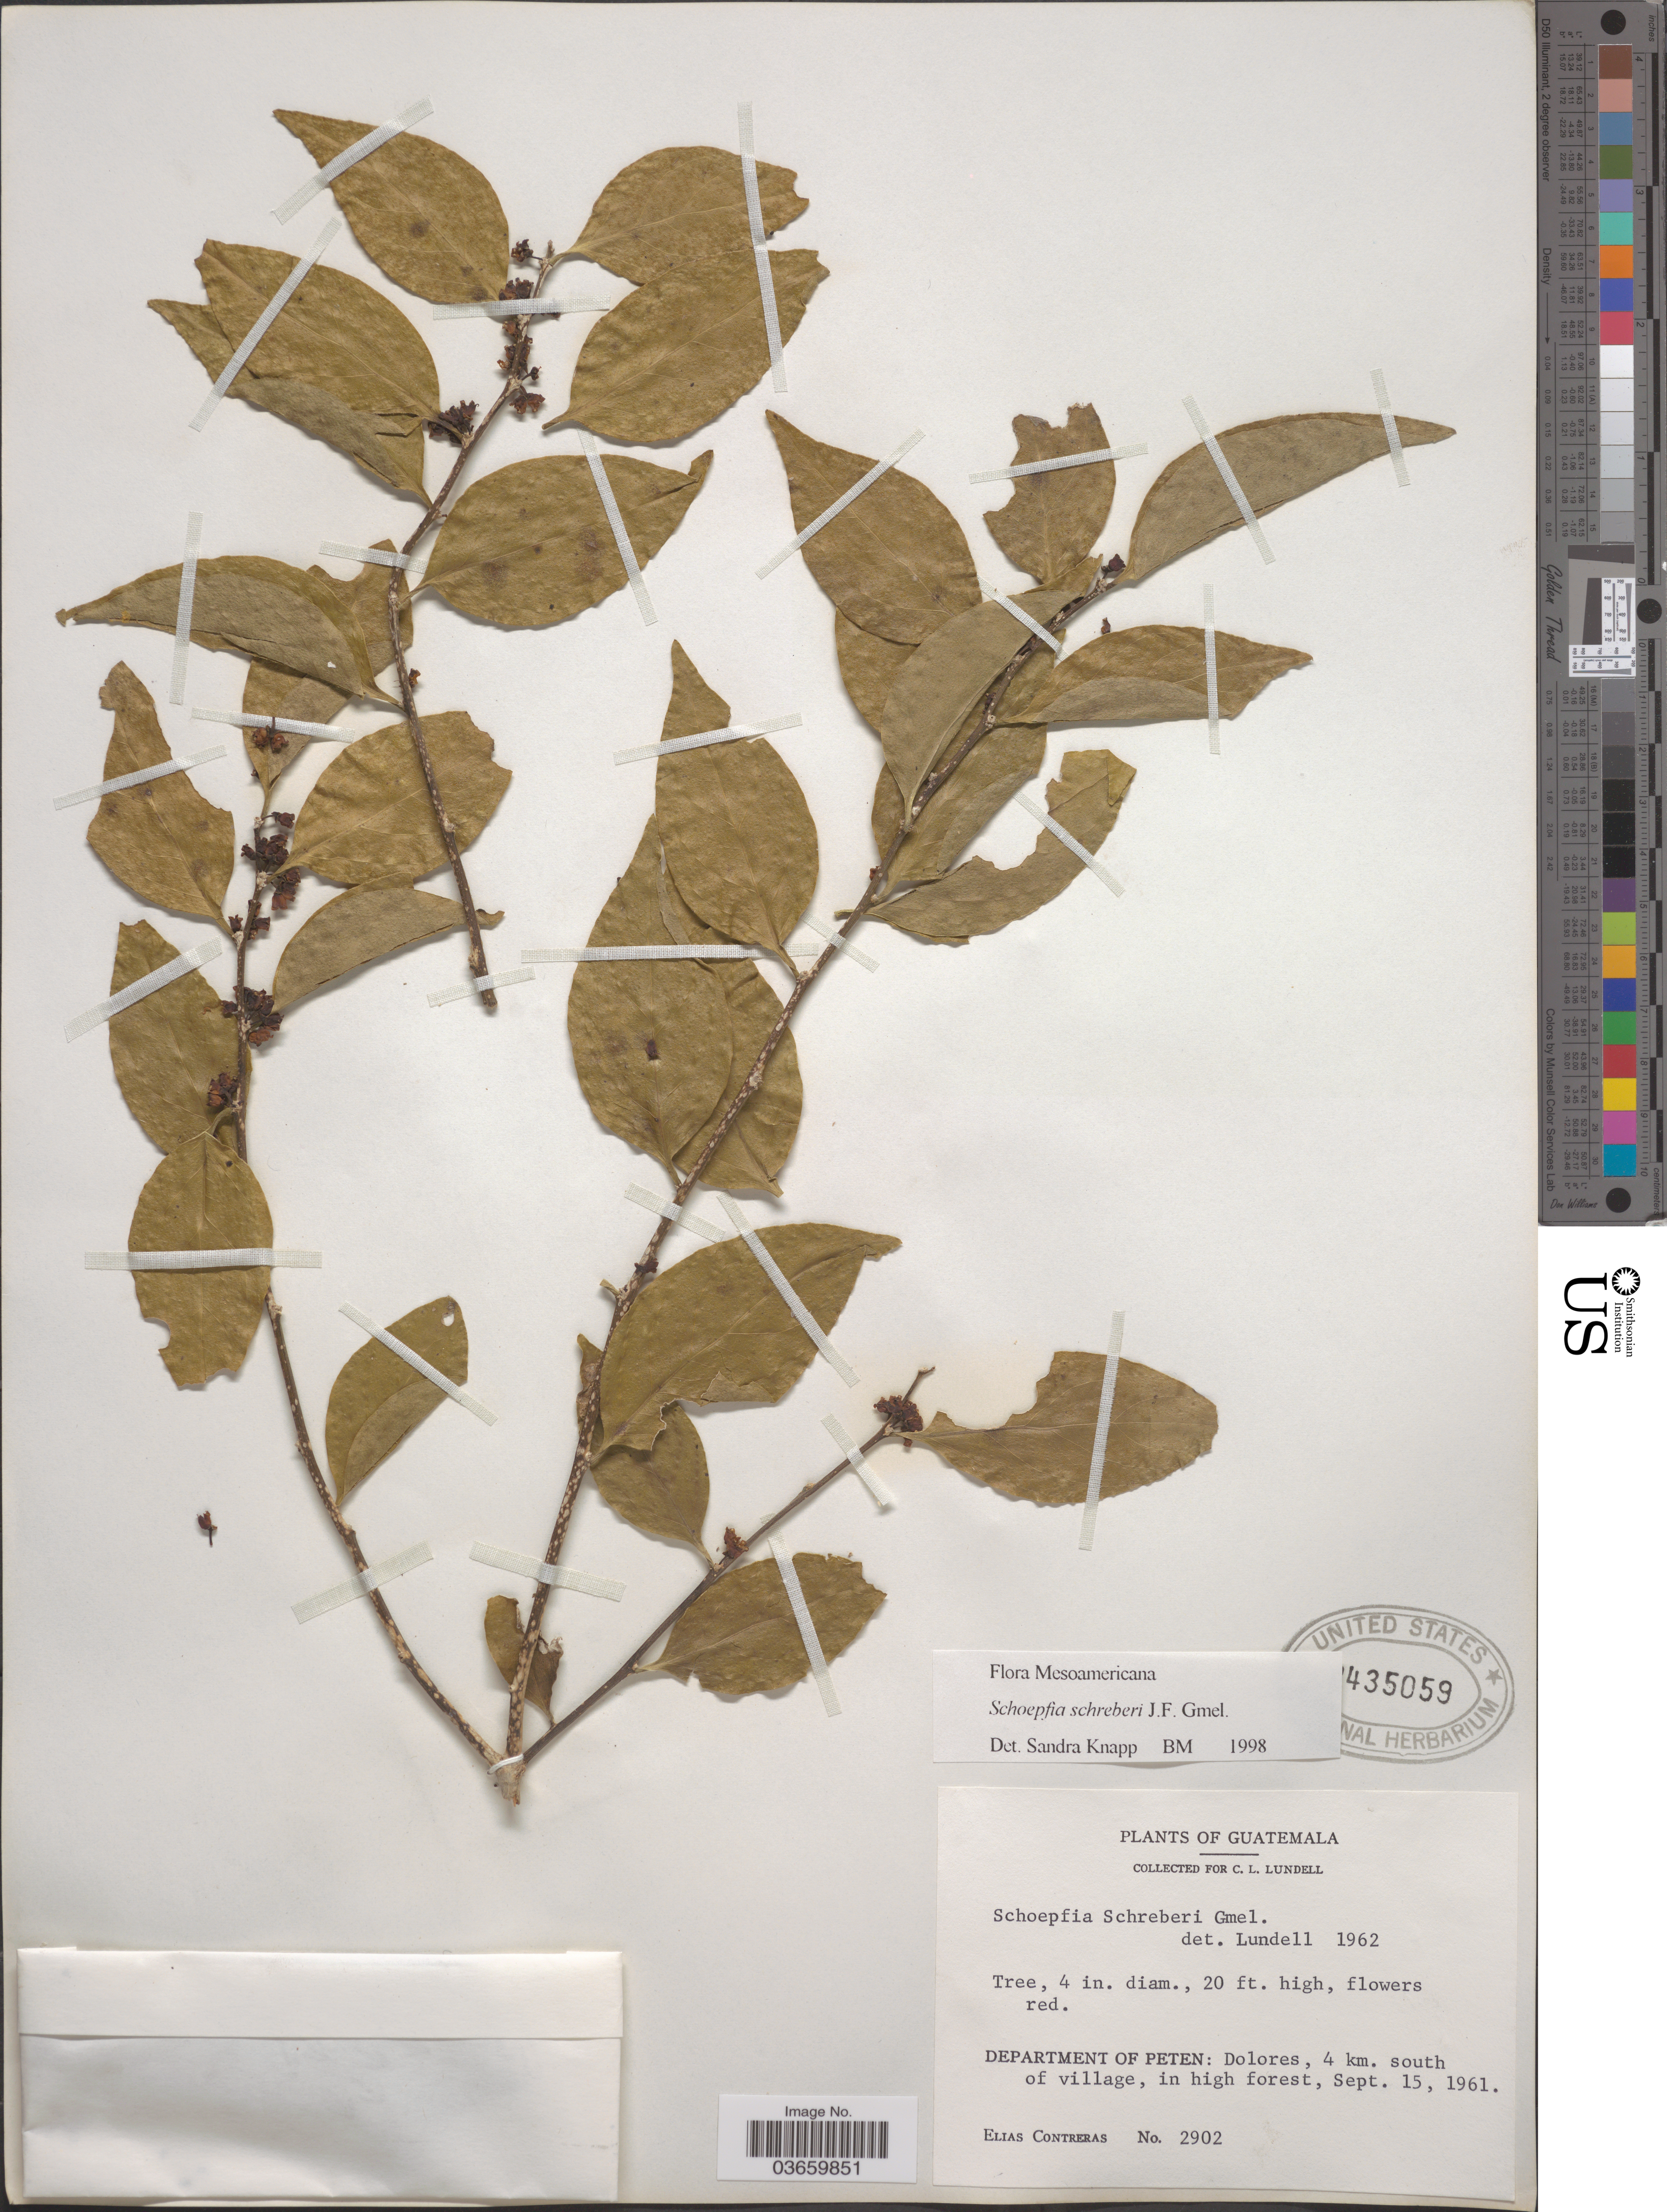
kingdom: Plantae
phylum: Tracheophyta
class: Magnoliopsida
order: Santalales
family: Schoepfiaceae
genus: Schoepfia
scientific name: Schoepfia schreberi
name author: J.F. Gmel.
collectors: E. Contreras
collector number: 2902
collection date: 1961-09-15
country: Guatemala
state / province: El Petén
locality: Department of Peten: Dolores, 4 km. south of village, in high forest.